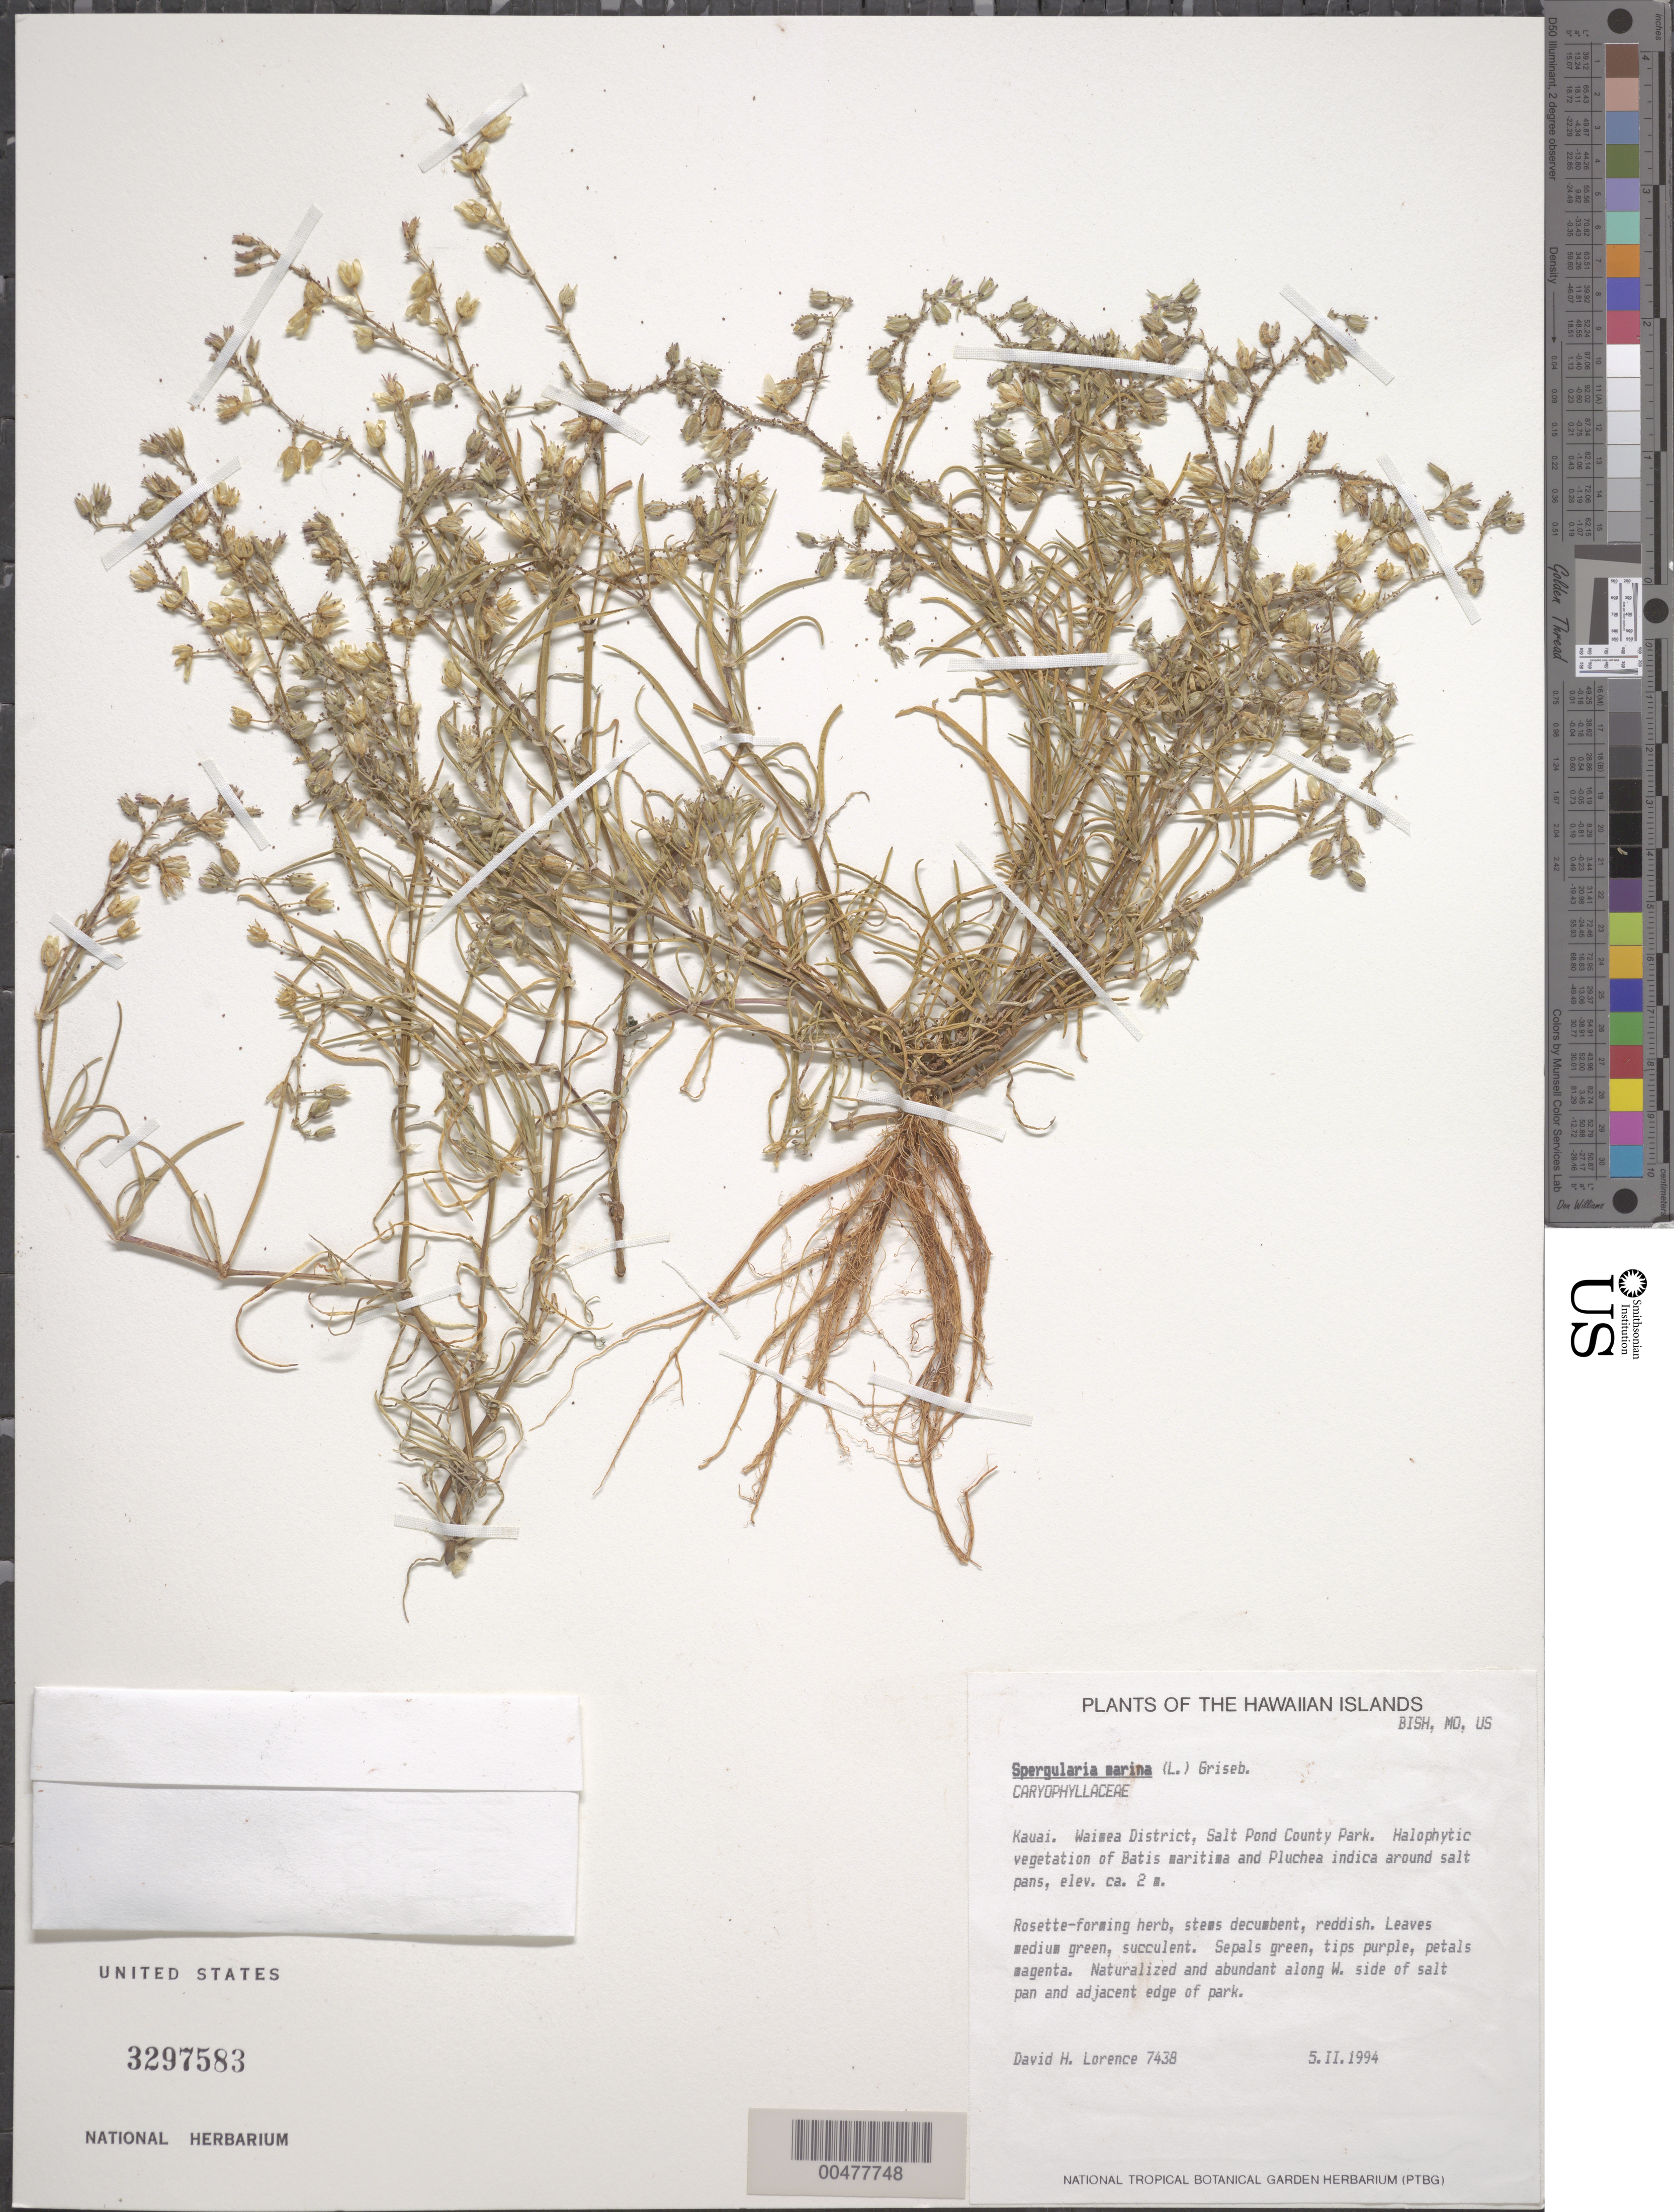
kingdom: Plantae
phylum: Tracheophyta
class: Magnoliopsida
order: Caryophyllales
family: Caryophyllaceae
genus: Spergularia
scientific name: Spergularia marina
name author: (L.) Griseb.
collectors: D. Lorence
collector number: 7438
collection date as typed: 5 Feb 1994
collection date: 1994-02-05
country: United States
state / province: Hawaii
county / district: Kauai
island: Kaua'i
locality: Waimea Dist., Salt Pond County Park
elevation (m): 2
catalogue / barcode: US 3297583